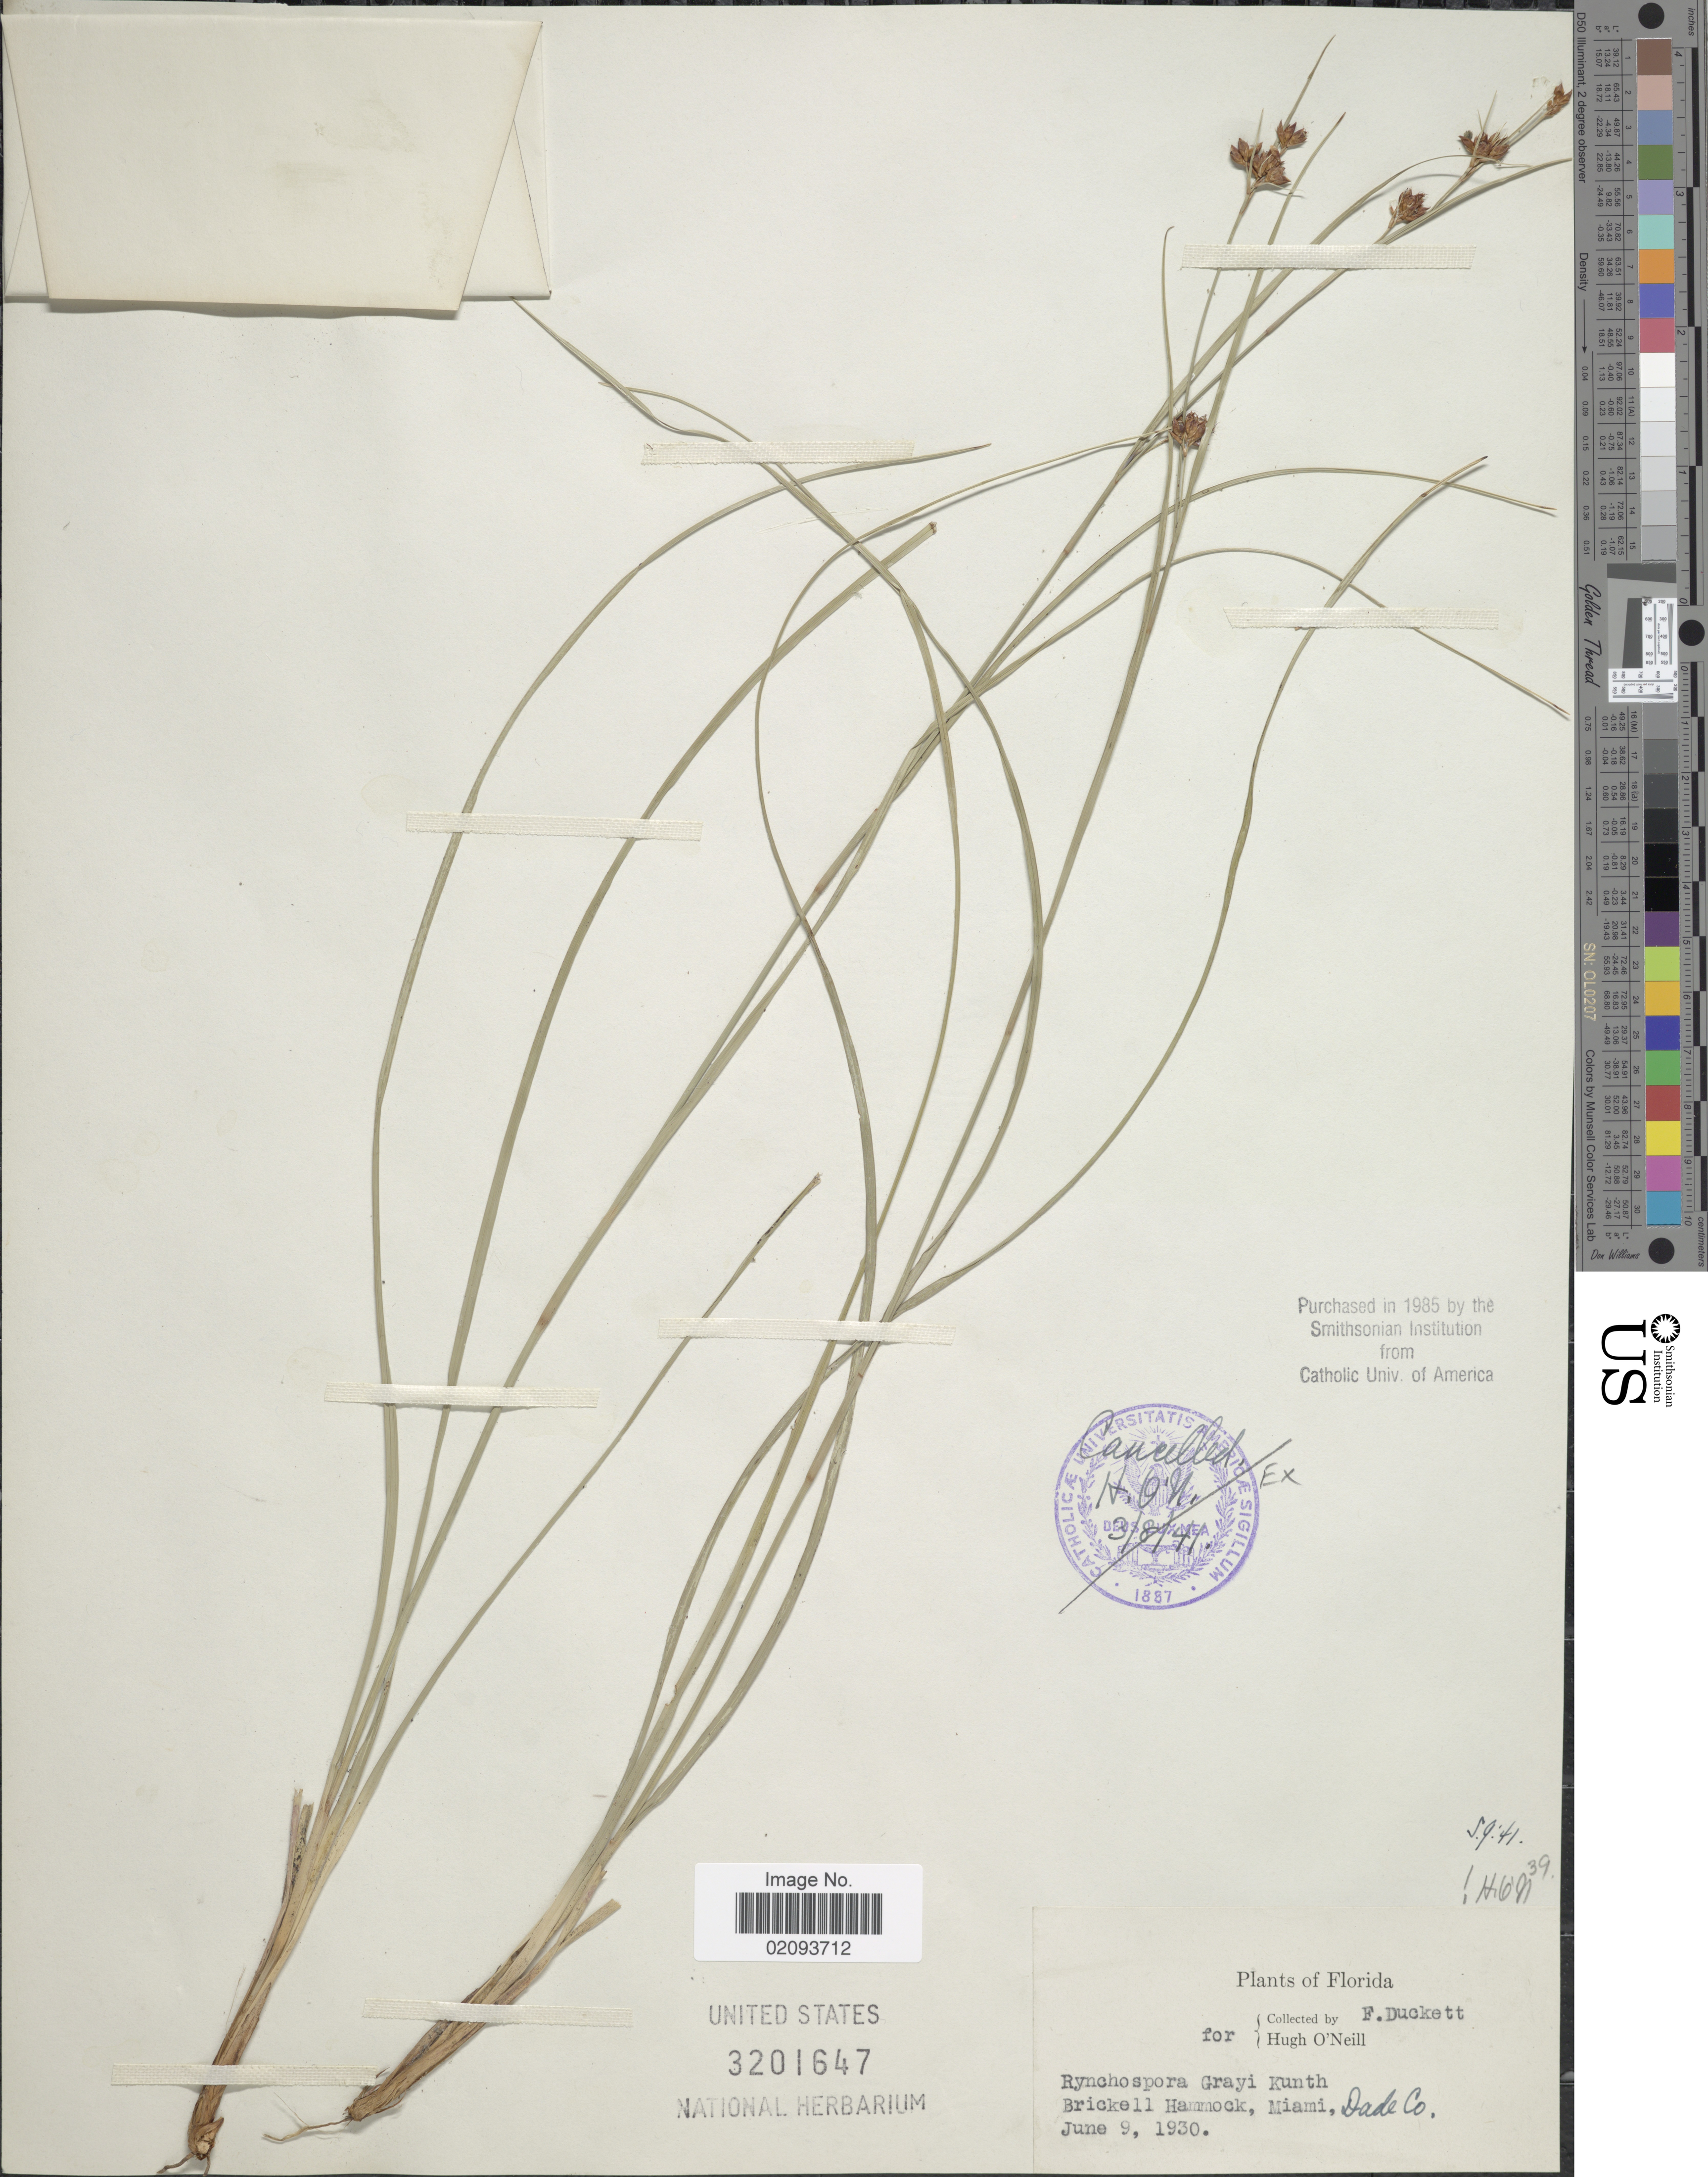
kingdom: Plantae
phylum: Tracheophyta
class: Liliopsida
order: Poales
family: Cyperaceae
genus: Rhynchospora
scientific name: Rhynchospora grayi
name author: Kunth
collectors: F. Duckett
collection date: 1930-06-09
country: United States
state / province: Florida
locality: Brickell Hammock, Miami, Dade Co.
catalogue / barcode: US 3201647